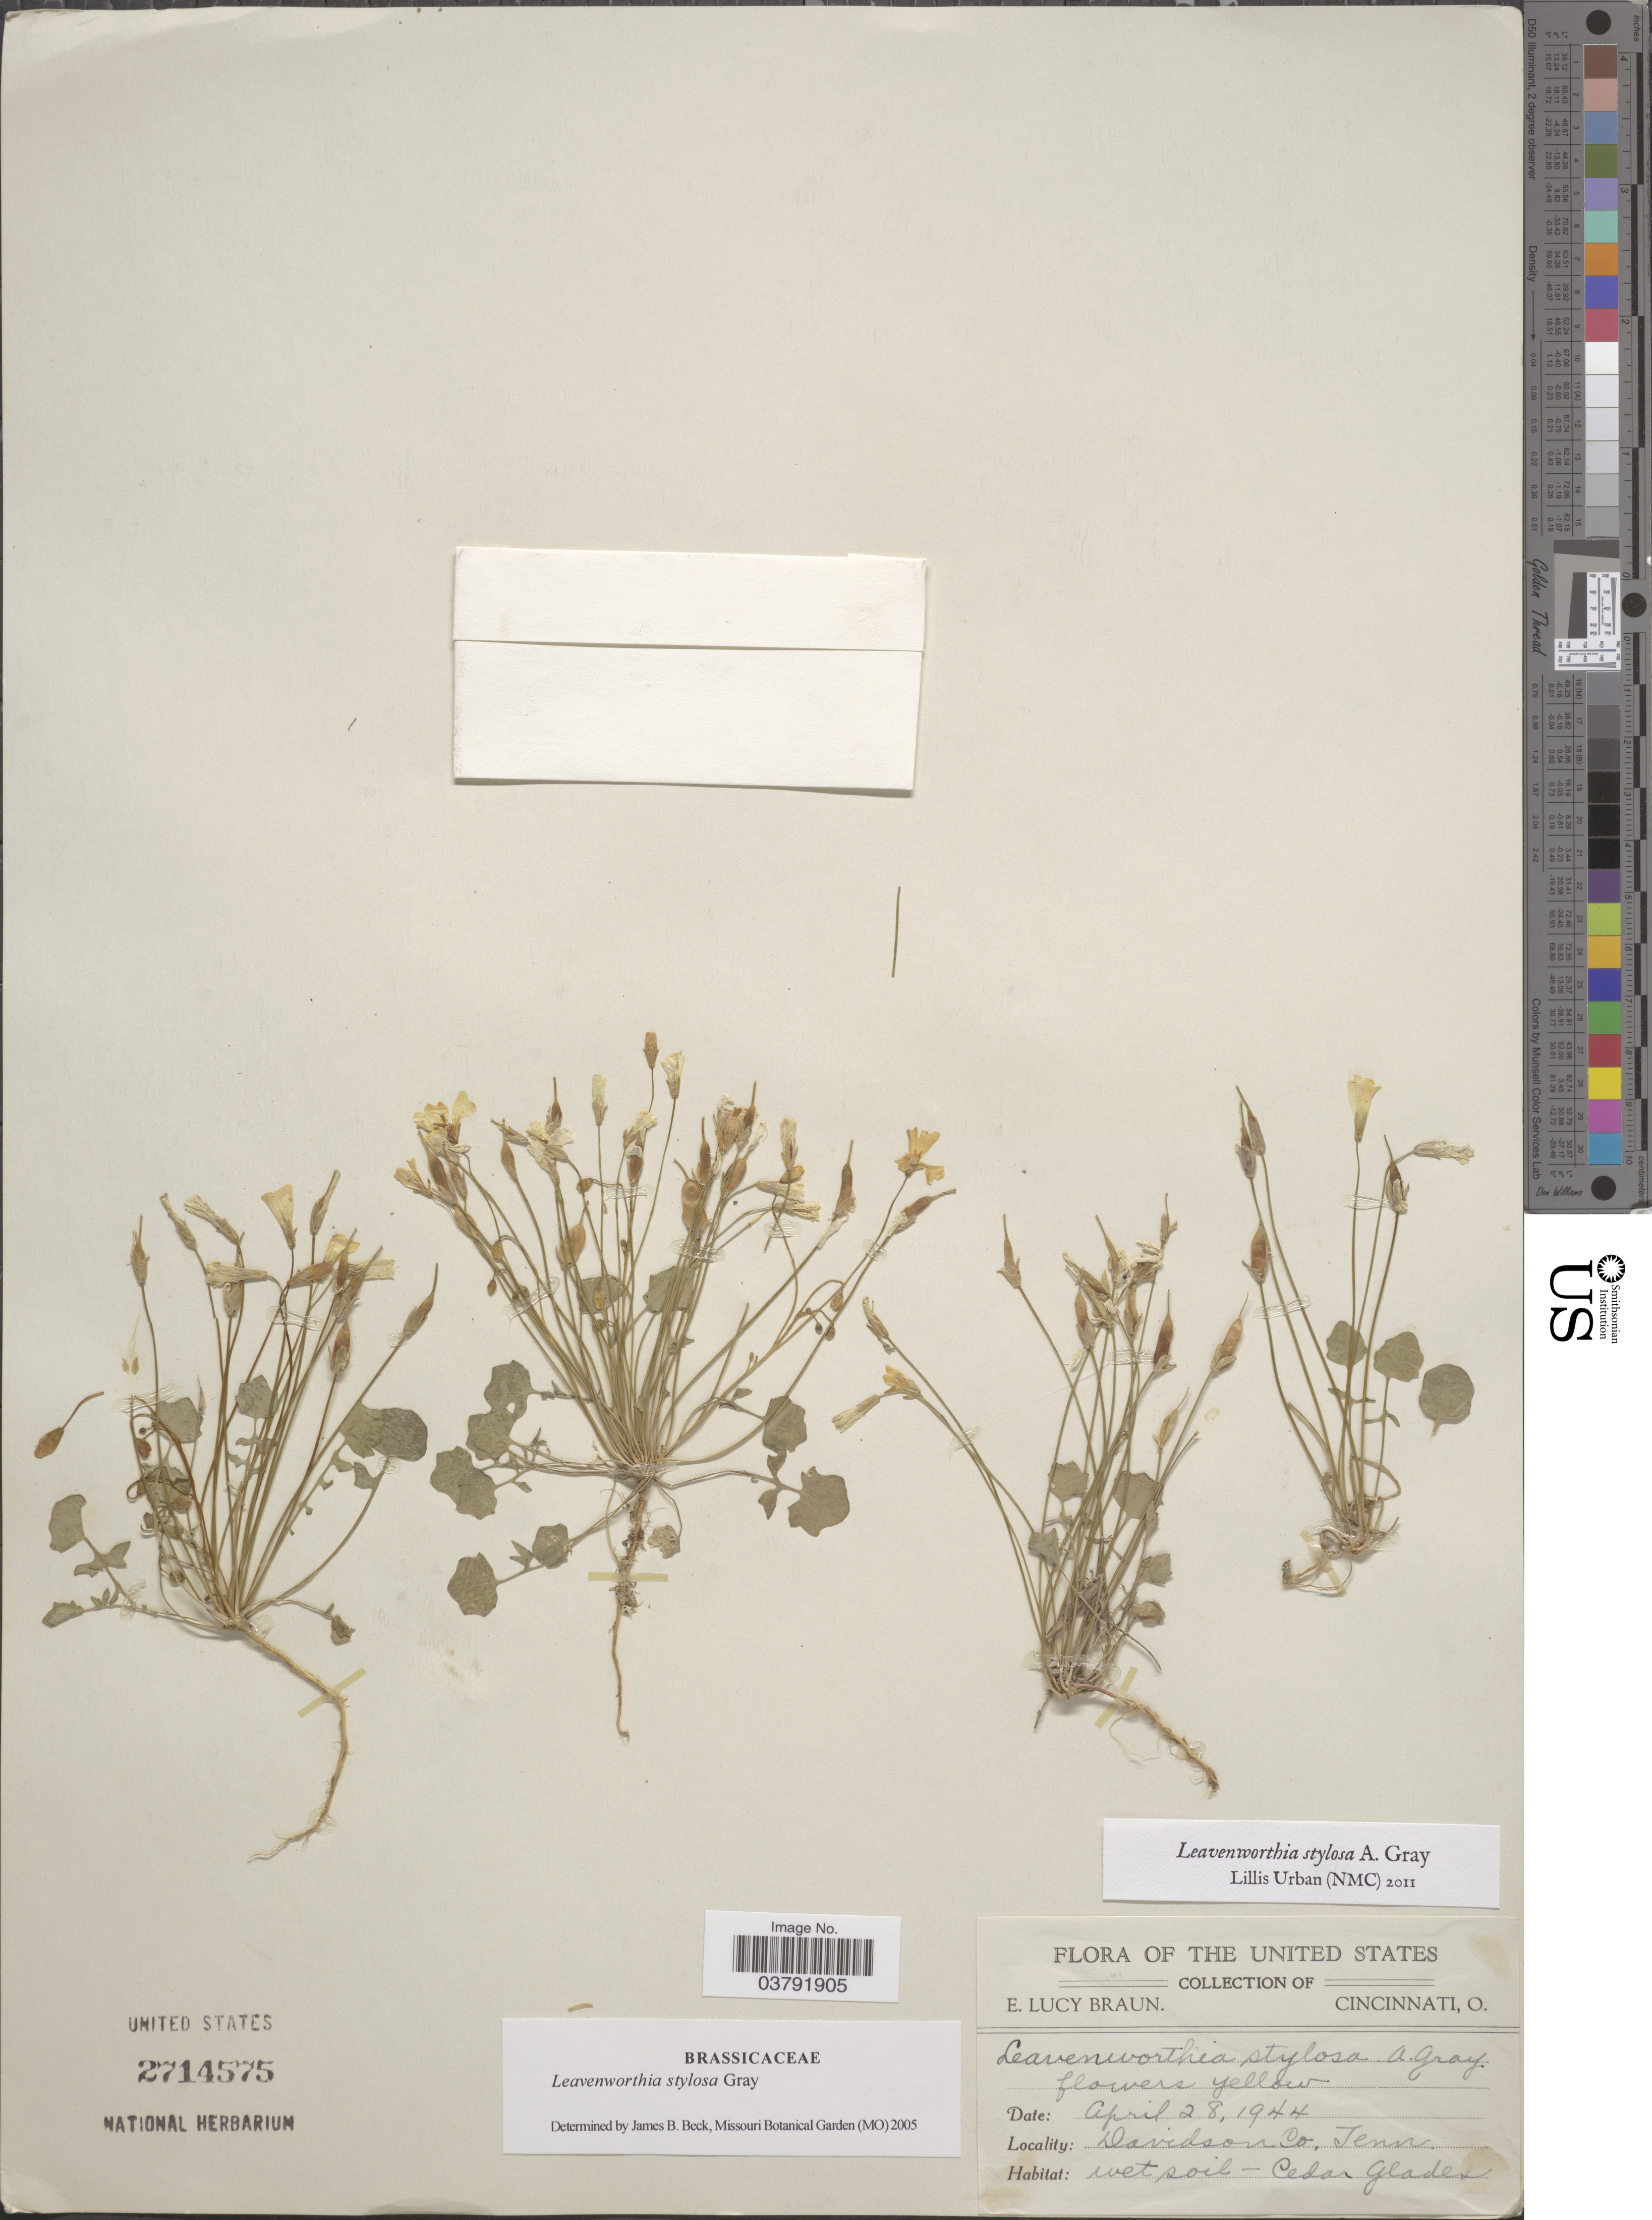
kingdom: Plantae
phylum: Tracheophyta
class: Magnoliopsida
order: Brassicales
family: Brassicaceae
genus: Leavenworthia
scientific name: Leavenworthia stylosa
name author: A. Gray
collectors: E. L. Braun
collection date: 1944-04-28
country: United States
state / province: Tennessee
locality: Davidson Co. Cedar Glades.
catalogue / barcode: US 2714575